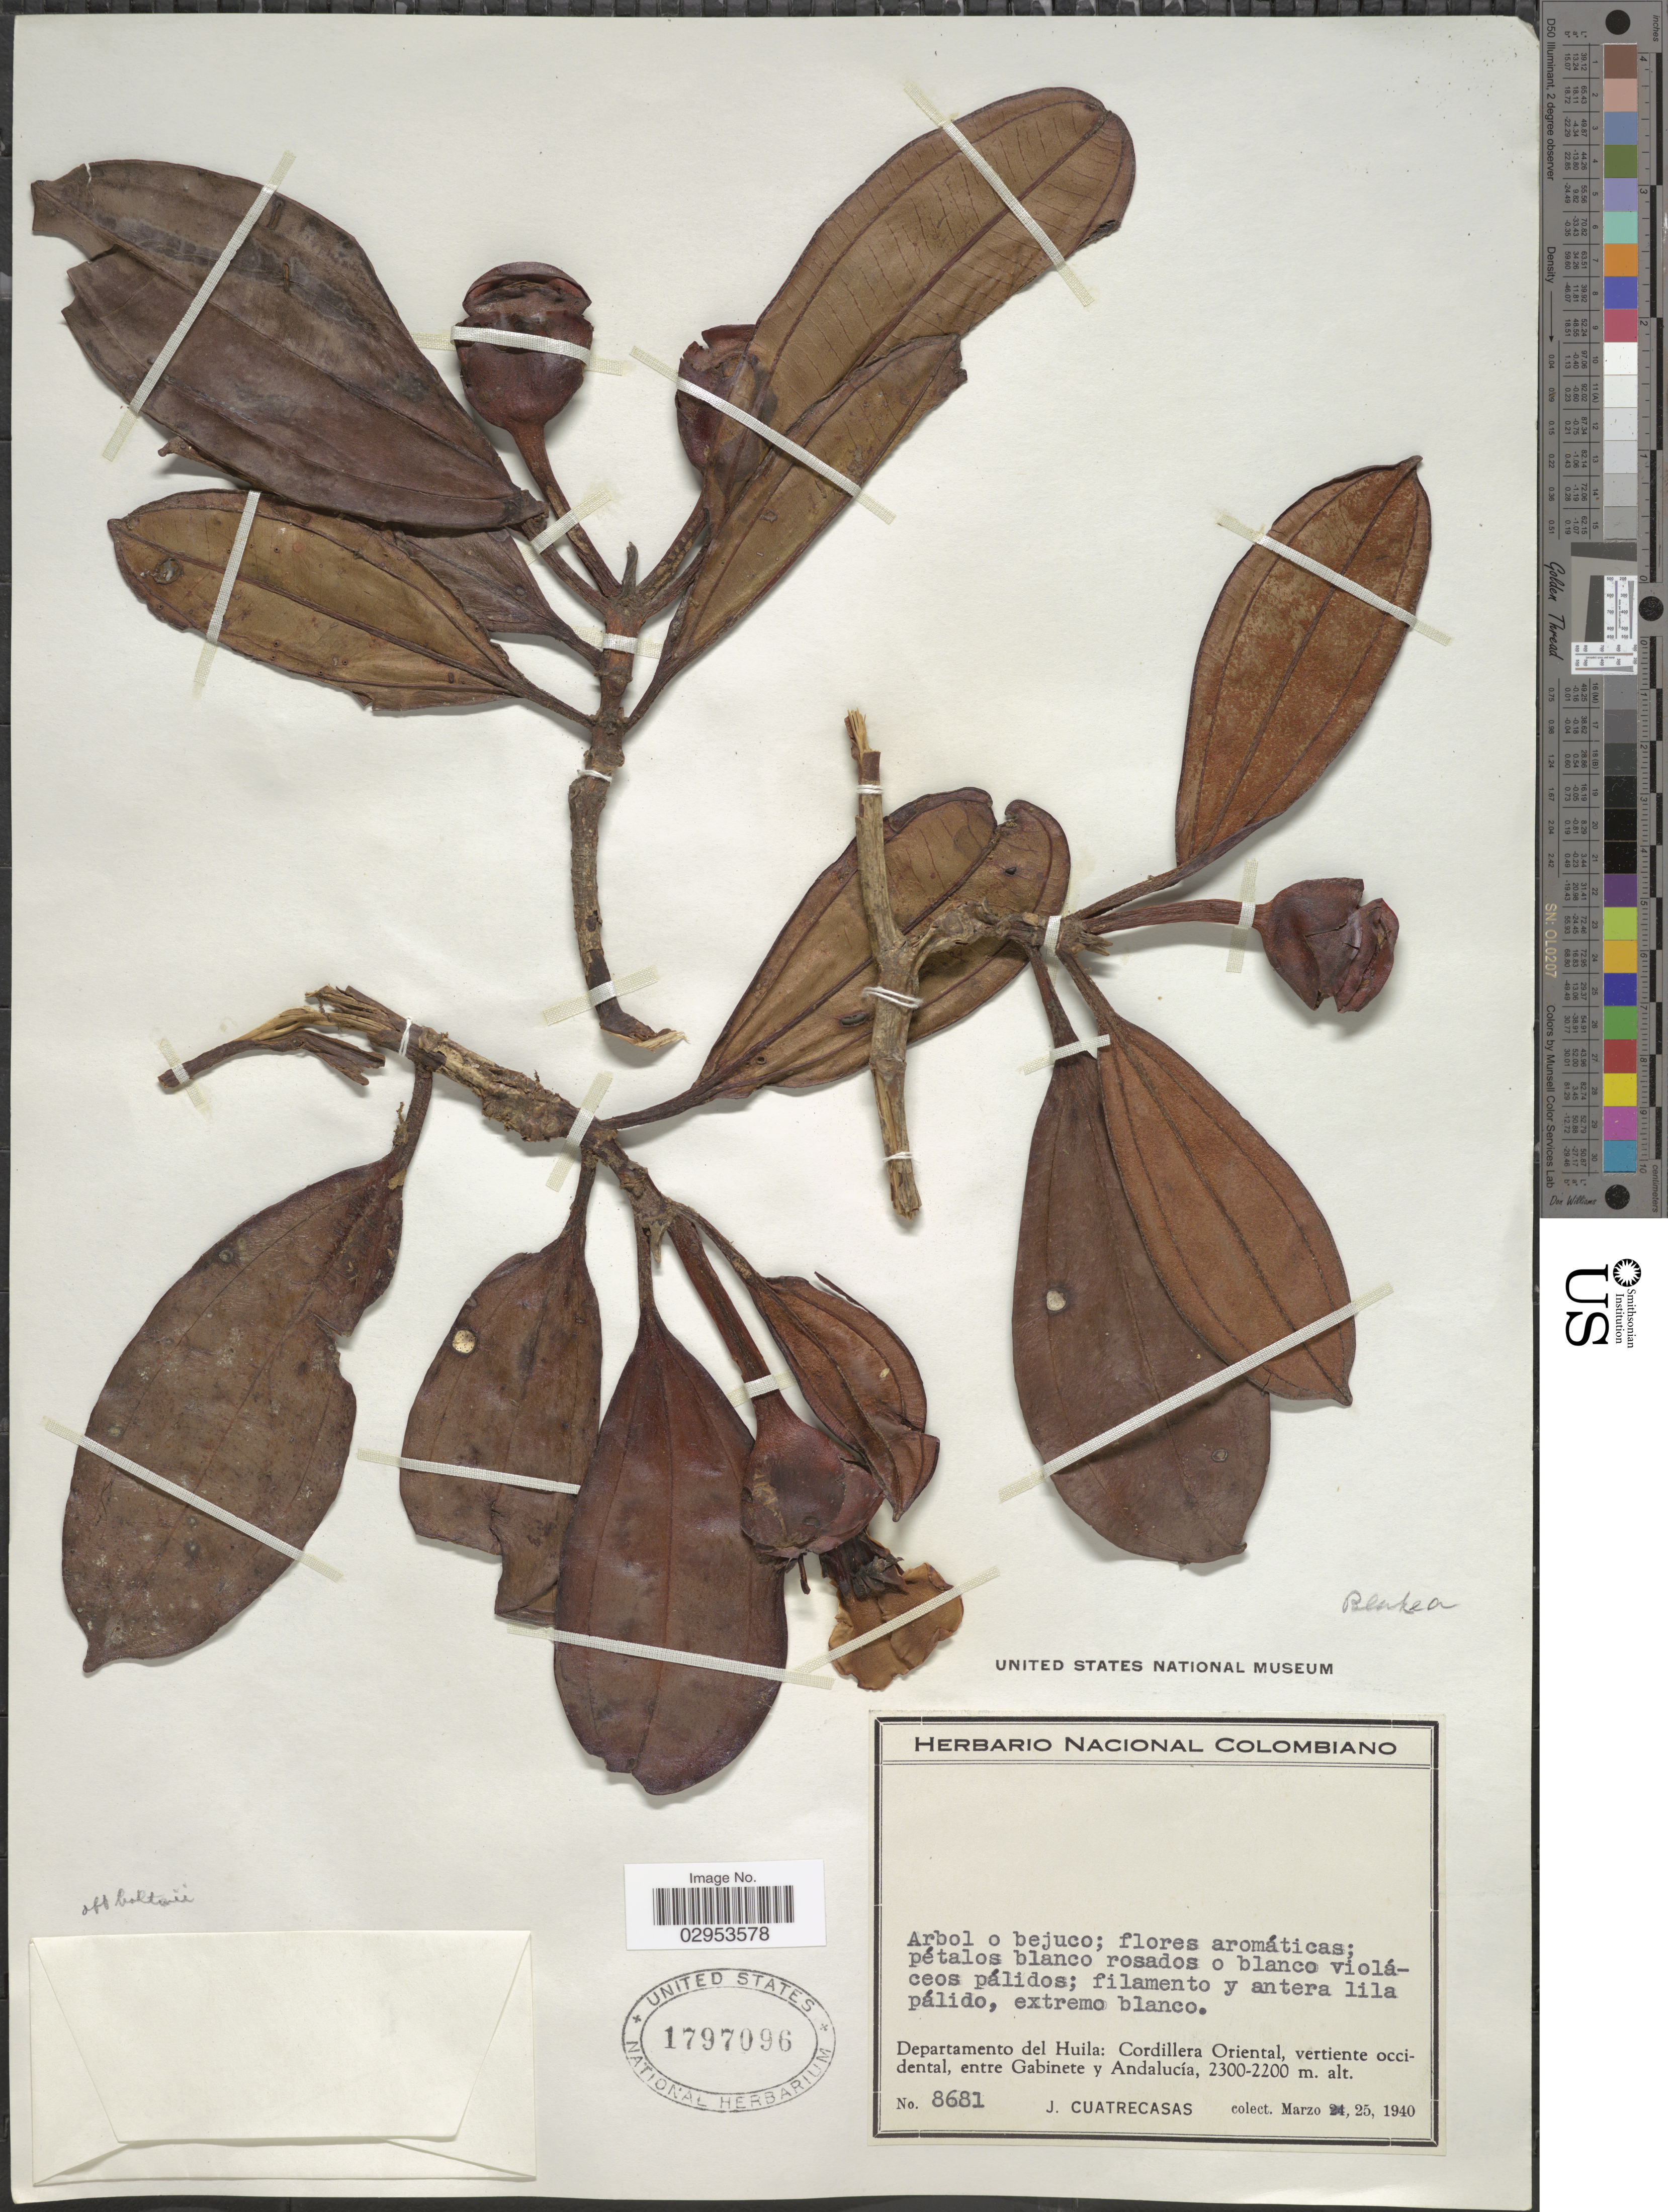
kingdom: Plantae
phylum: Tracheophyta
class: Magnoliopsida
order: Myrtales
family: Melastomataceae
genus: Blakea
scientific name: Blakea sp.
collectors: J. Cuatrecasas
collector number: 8681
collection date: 1940-03-25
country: Colombia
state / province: Huila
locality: Departamento del Huila: Cordillera Oriental, vertiente occidental, entre Gabinete y Andalucía.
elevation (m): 2200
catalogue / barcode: US 1797096